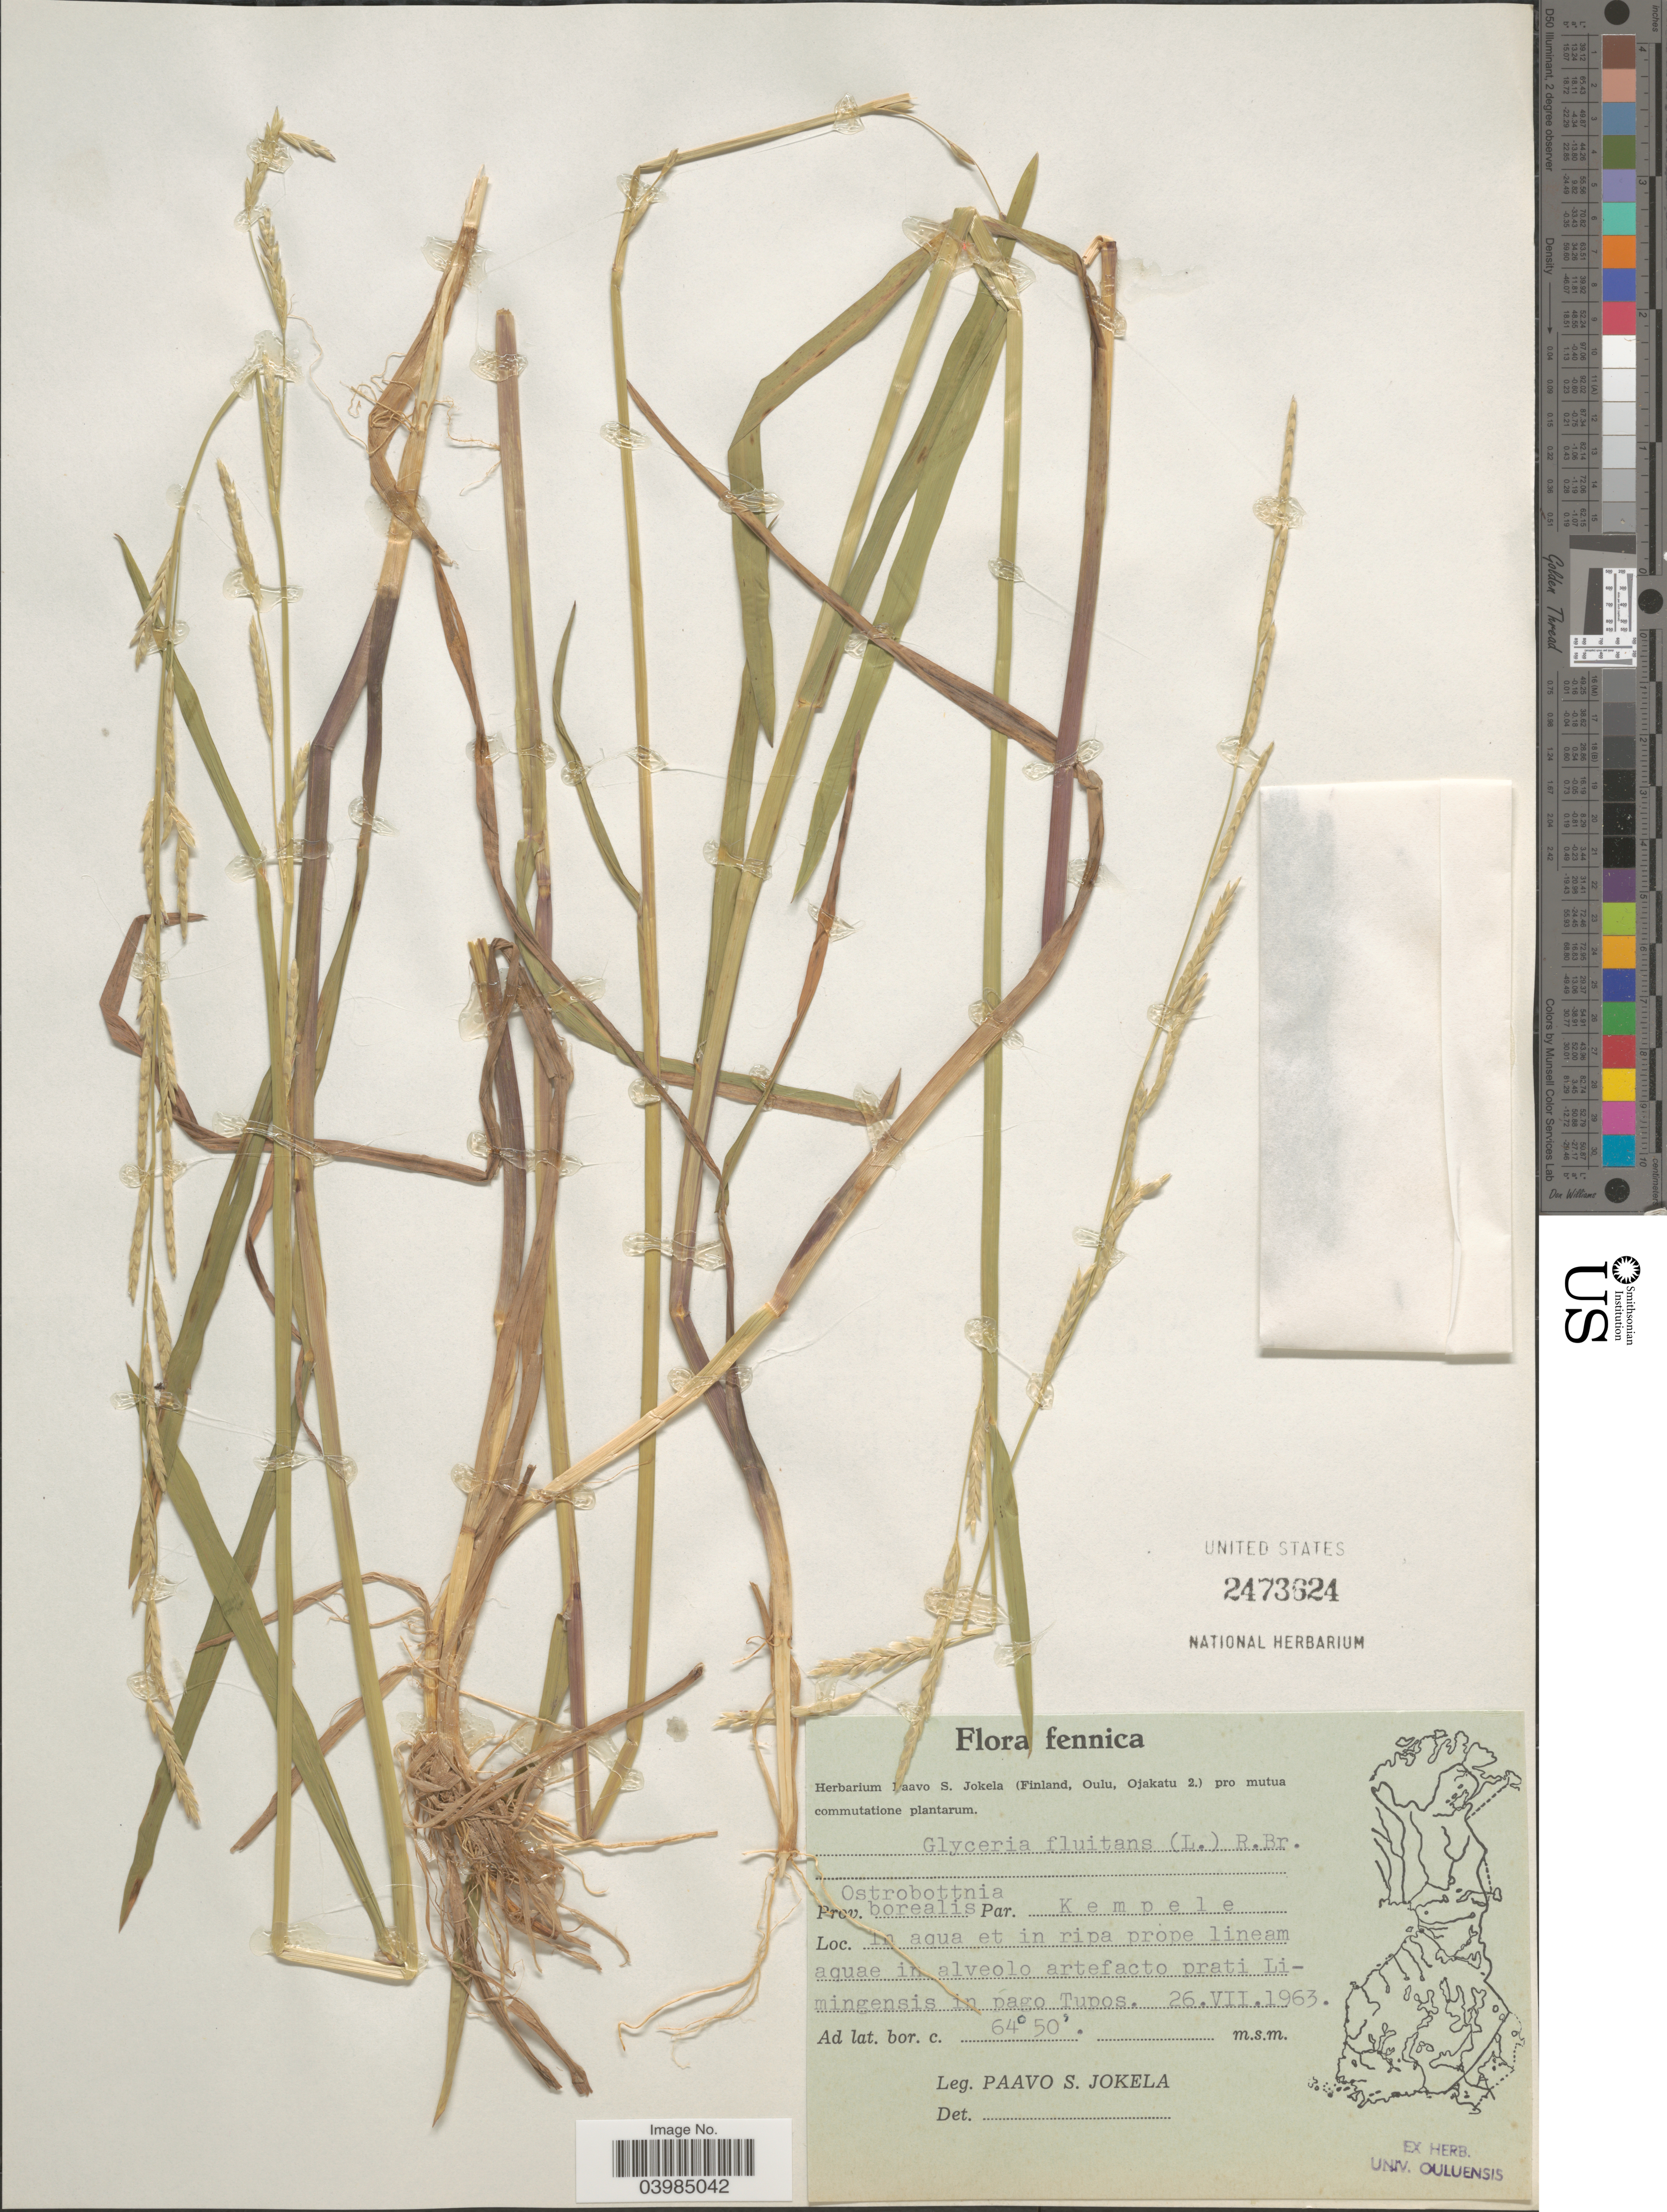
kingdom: Plantae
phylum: Tracheophyta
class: Liliopsida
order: Poales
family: Poaceae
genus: Glyceria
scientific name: Glyceria fluitans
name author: (L.) R. Br.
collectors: P. Jokela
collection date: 1963-07-26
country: Finland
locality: Fennica. Prov. Ostrobottnia borealis. Par. Kempele. In aqua et in ripa prope lineam aquae in alveolo artefacto prati Limingensis in pago Tupos.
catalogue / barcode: US 2473624